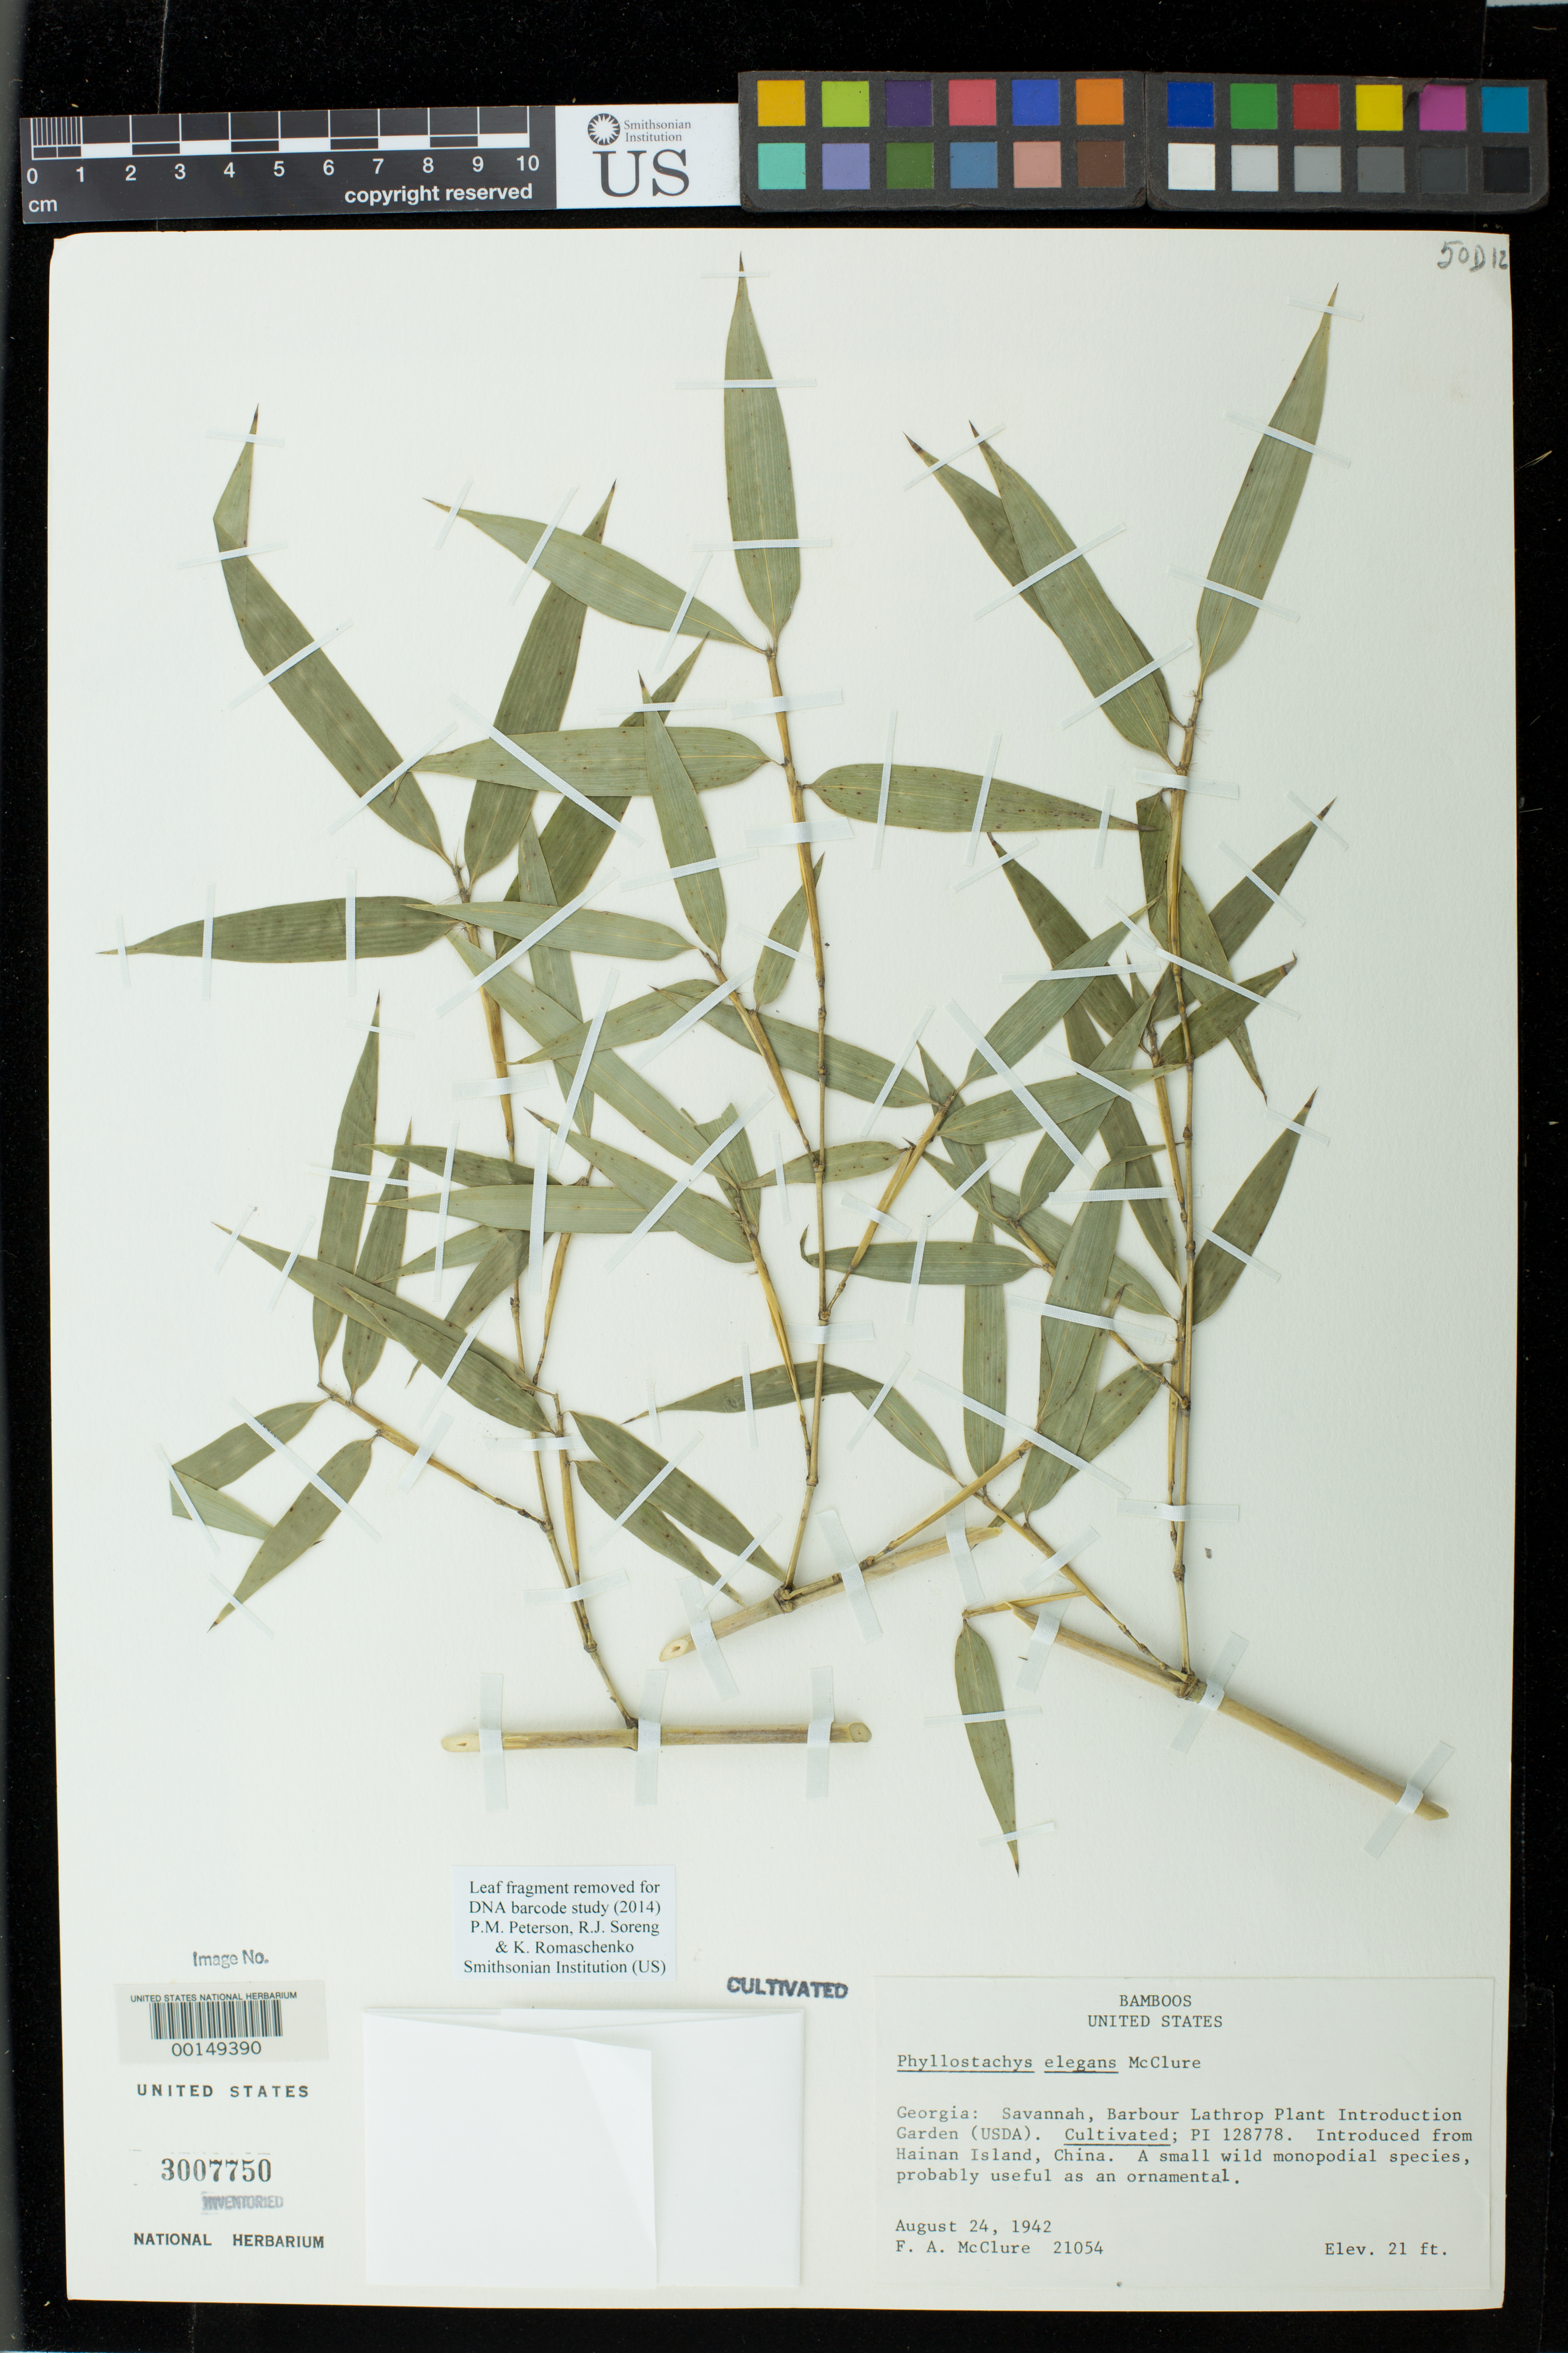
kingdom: Plantae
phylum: Tracheophyta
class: Liliopsida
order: Poales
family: Poaceae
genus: Phyllostachys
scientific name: Phyllostachys elegans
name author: McClure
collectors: F. A. McClure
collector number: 21054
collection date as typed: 24 Aug 1942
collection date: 1942-08-24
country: United States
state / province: Georgia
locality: Savannah, barbour lathrop p.i. garden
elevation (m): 6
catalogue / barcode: US 3007750